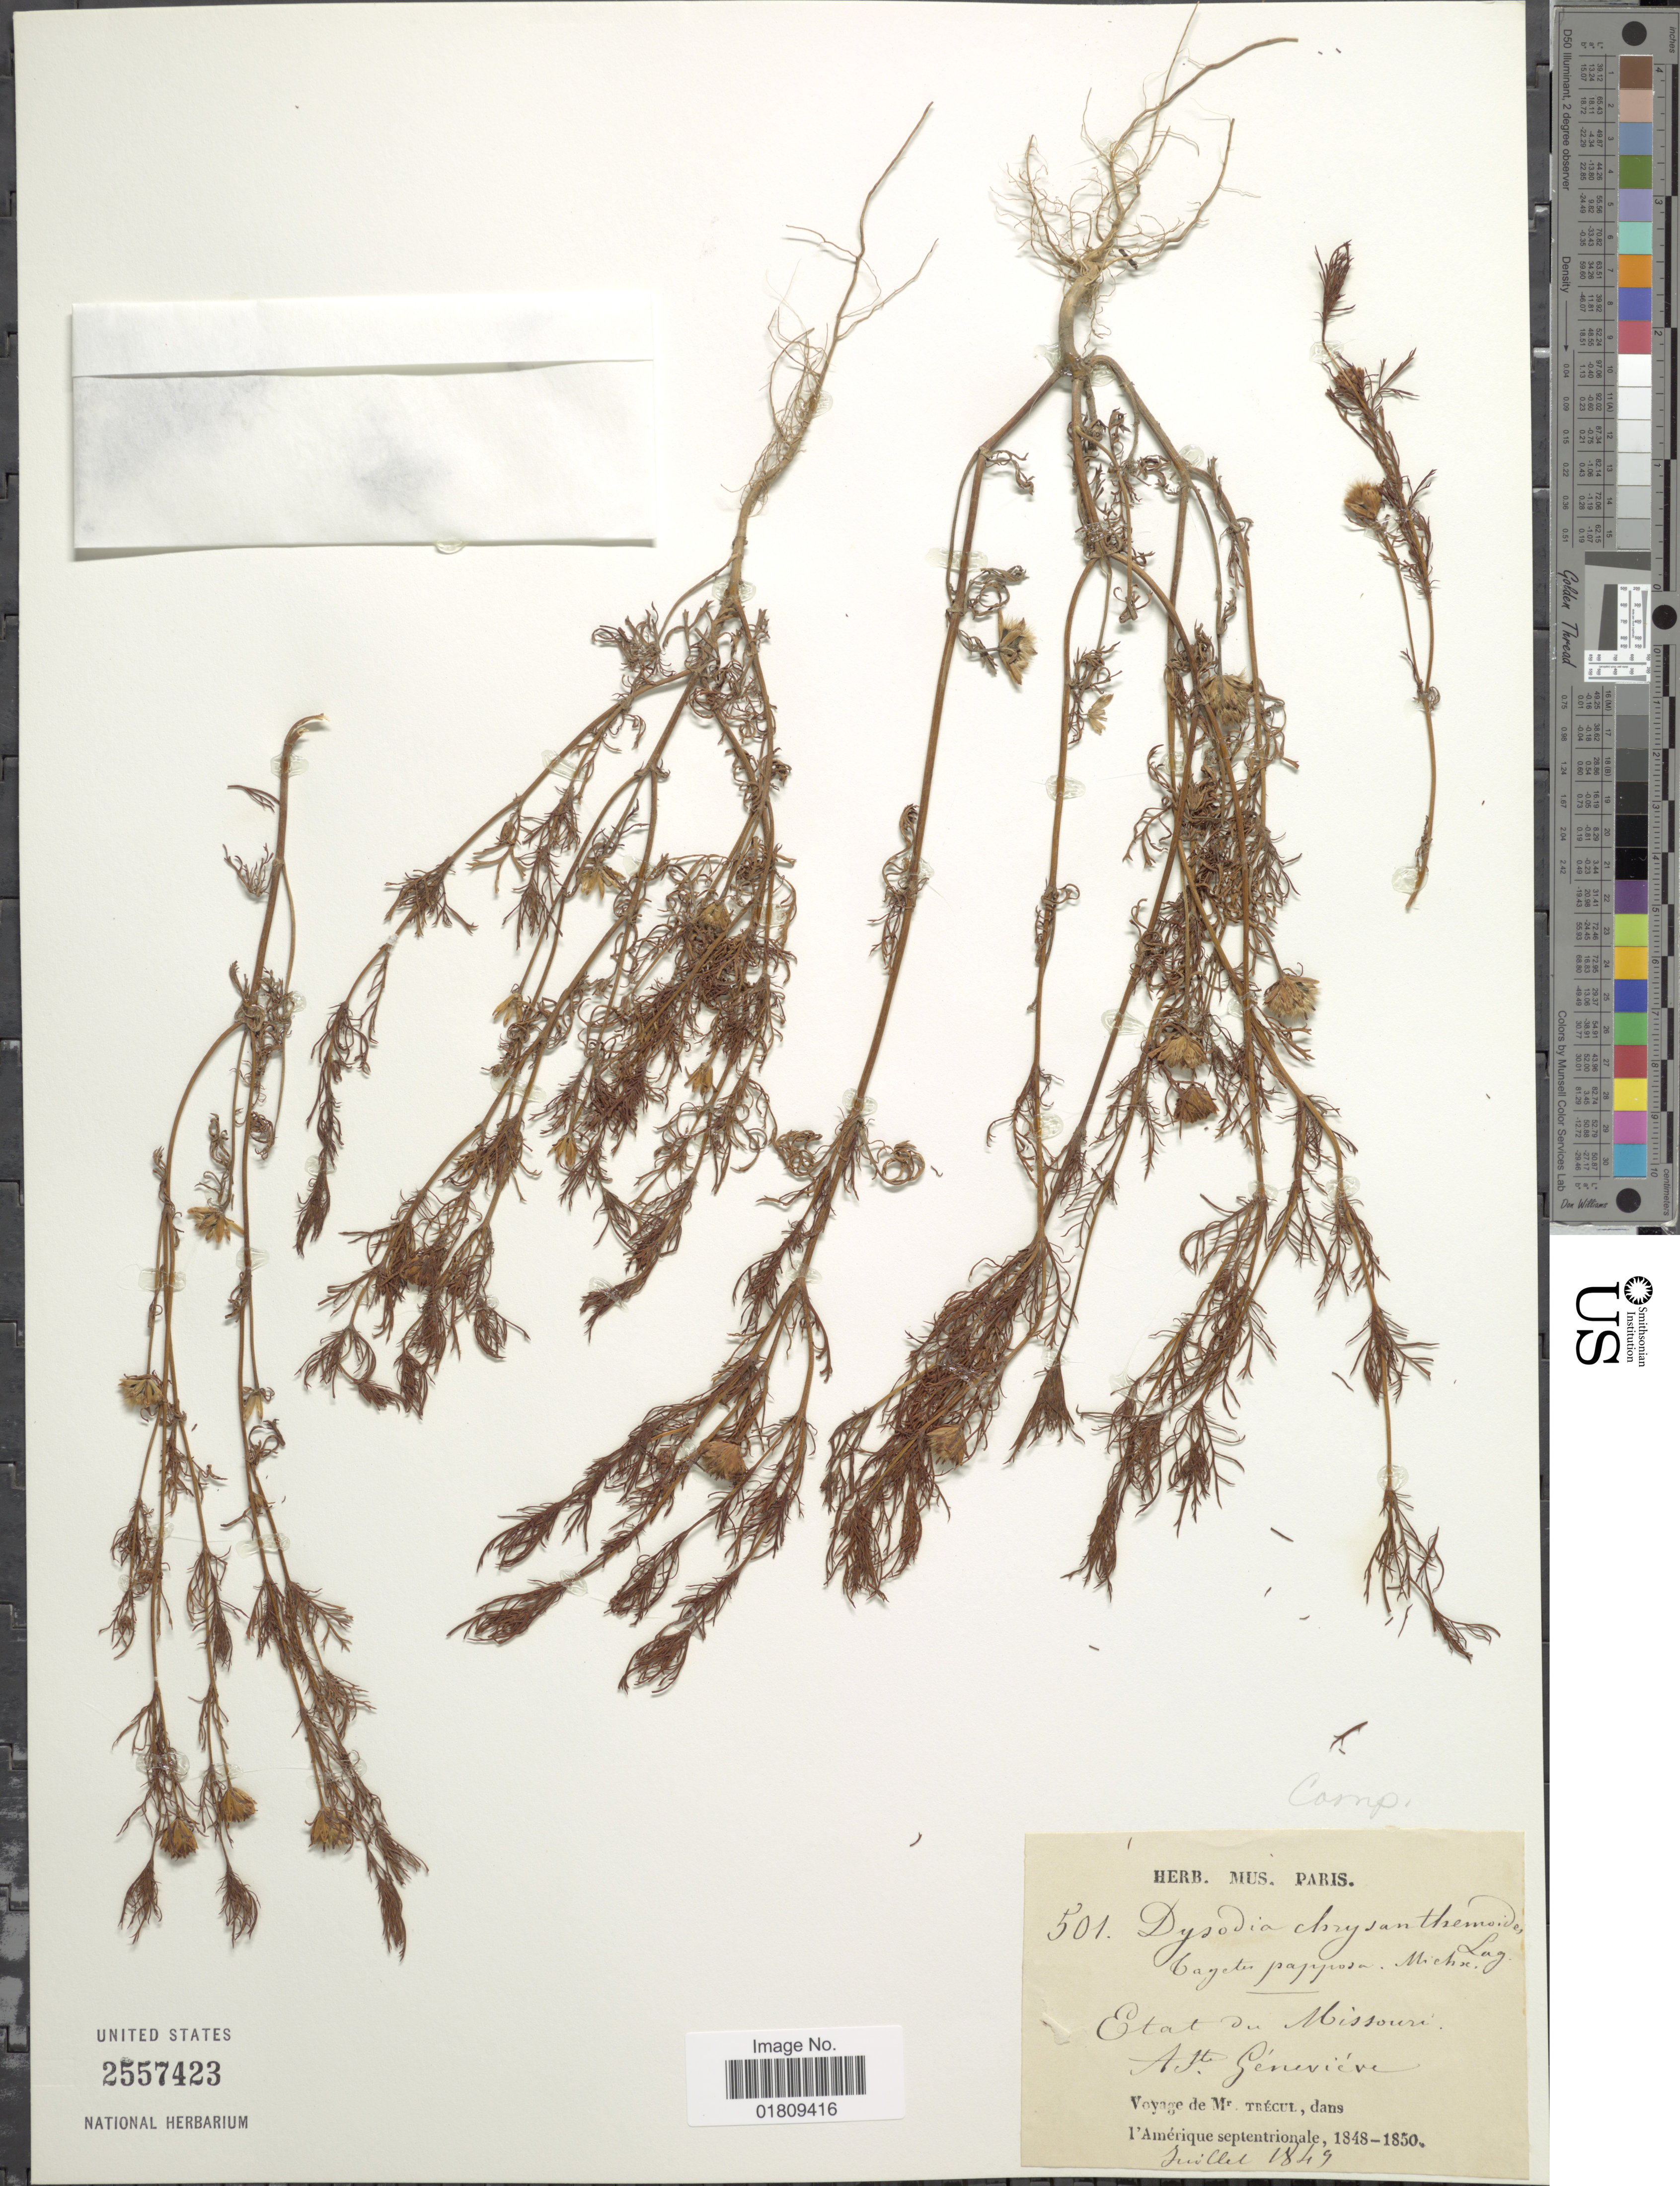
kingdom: Plantae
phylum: Tracheophyta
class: Magnoliopsida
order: Asterales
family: Asteraceae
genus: Dyssodia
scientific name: Dyssodia papposa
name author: (Vent.) Hitchc.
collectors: A. Trécul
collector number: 501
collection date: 1849-07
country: United States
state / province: Missouri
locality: A Ste. Geneviéve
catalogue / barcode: US 2557423